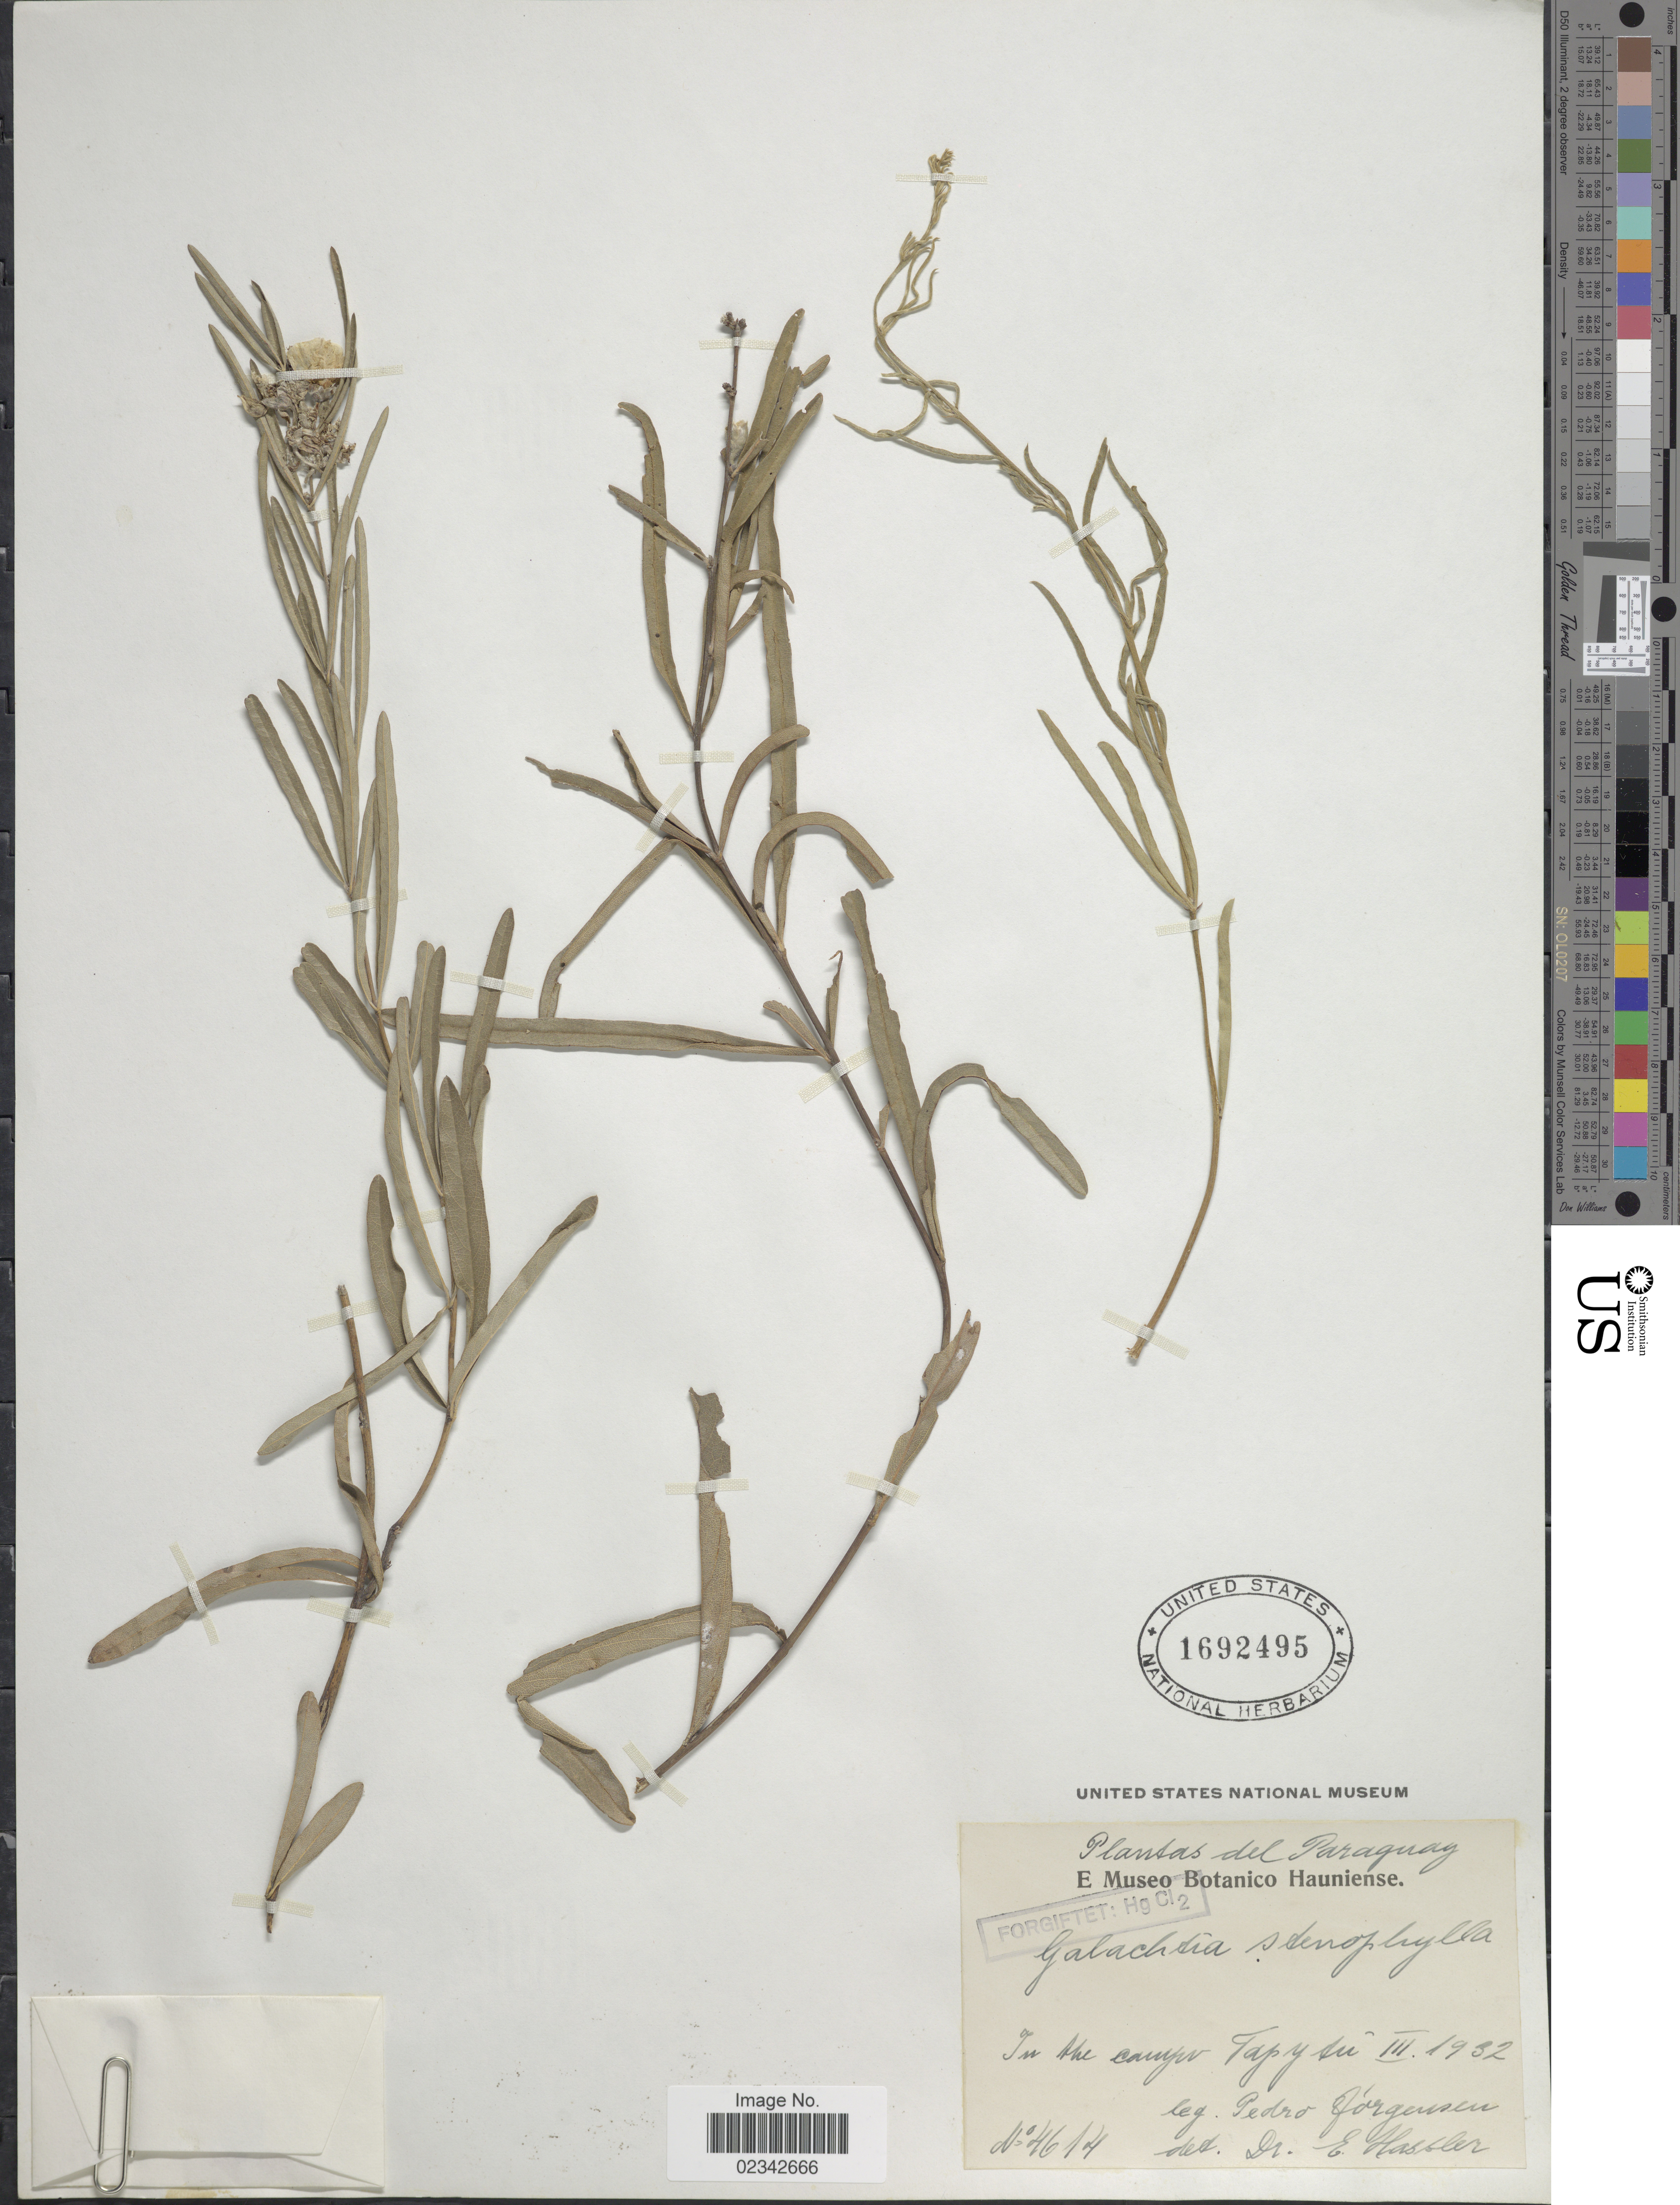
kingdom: Plantae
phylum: Tracheophyta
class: Magnoliopsida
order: Fabales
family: Fabaceae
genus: Collaea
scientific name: Collaea stenophylla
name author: (Hook. & Arn.) Benth.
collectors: P. Jörgensen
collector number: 4614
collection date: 1932-03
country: Paraguay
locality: In the campo Tapyta.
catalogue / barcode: US 1692495